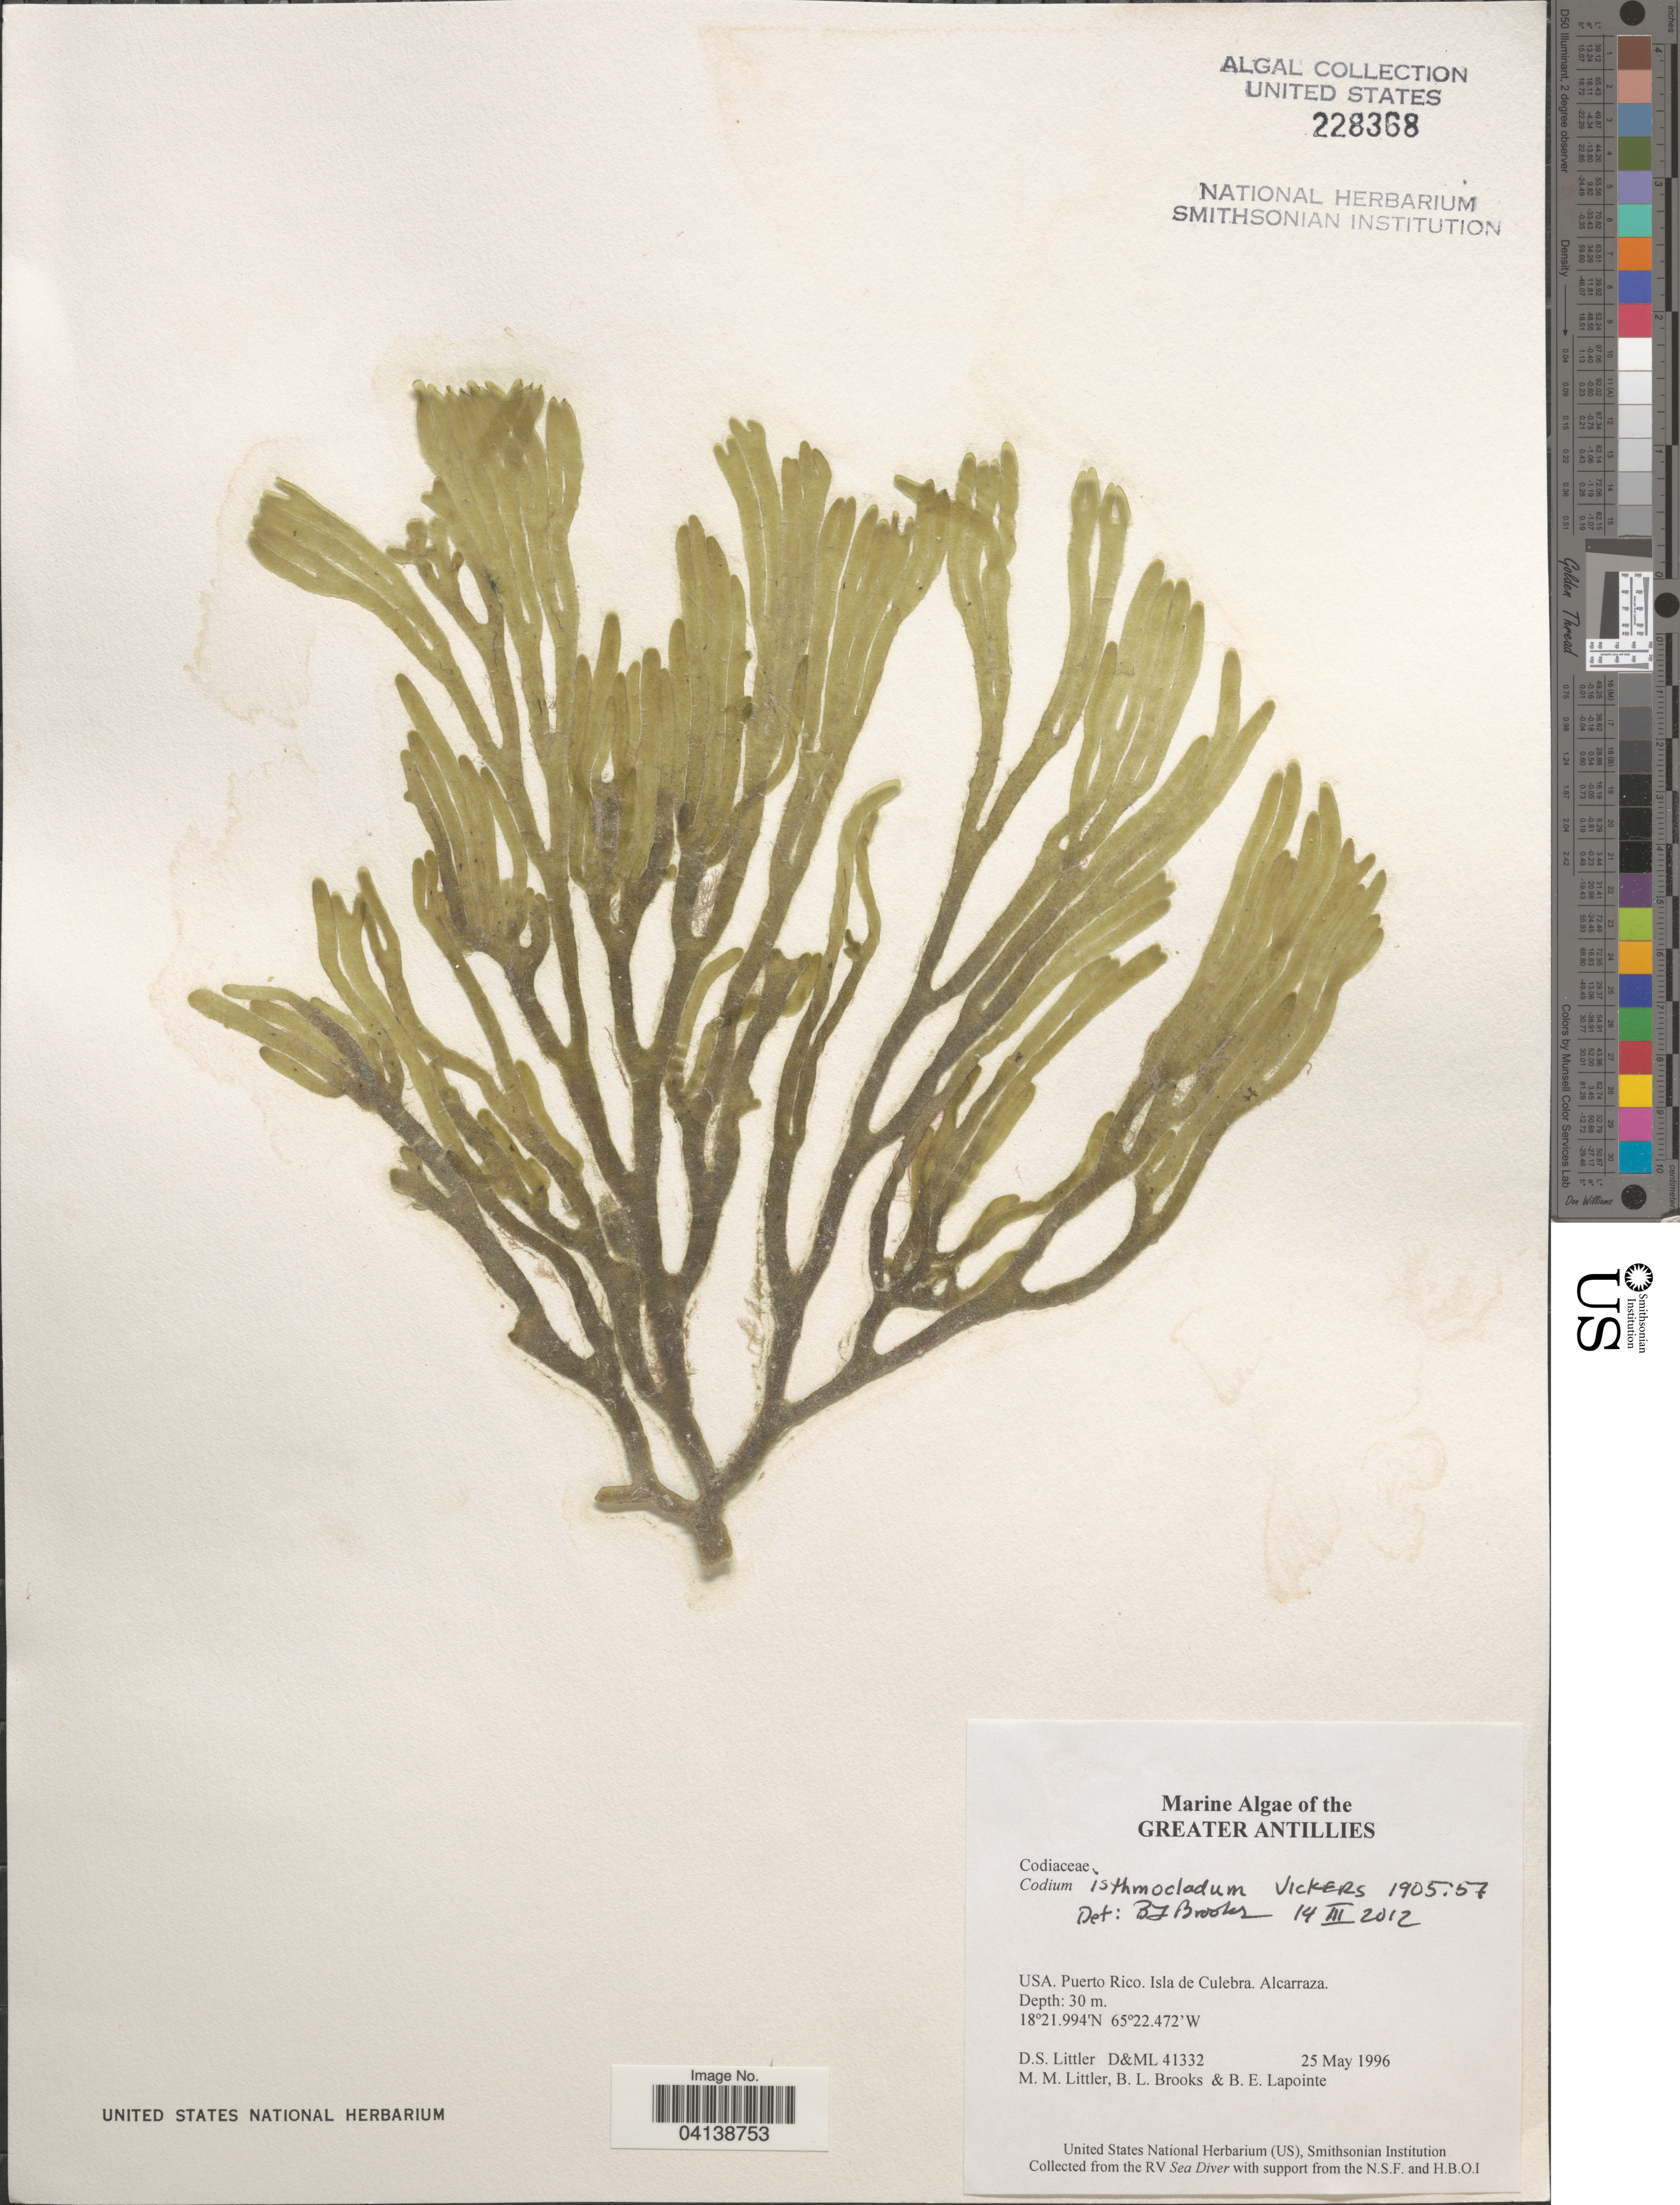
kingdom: Plantae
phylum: Chlorophyta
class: Ulvophyceae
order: Bryopsidales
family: Codiaceae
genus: Codium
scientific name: Codium isthmocladum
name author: Vickers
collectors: D. S. Littler, B. Brooks & B. Lapointe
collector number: D&ML41332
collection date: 1996-05-25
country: Puerto Rico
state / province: Culebra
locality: The Greater Antillies. Isla de Culebra. Alcarraza.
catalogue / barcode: US 228368